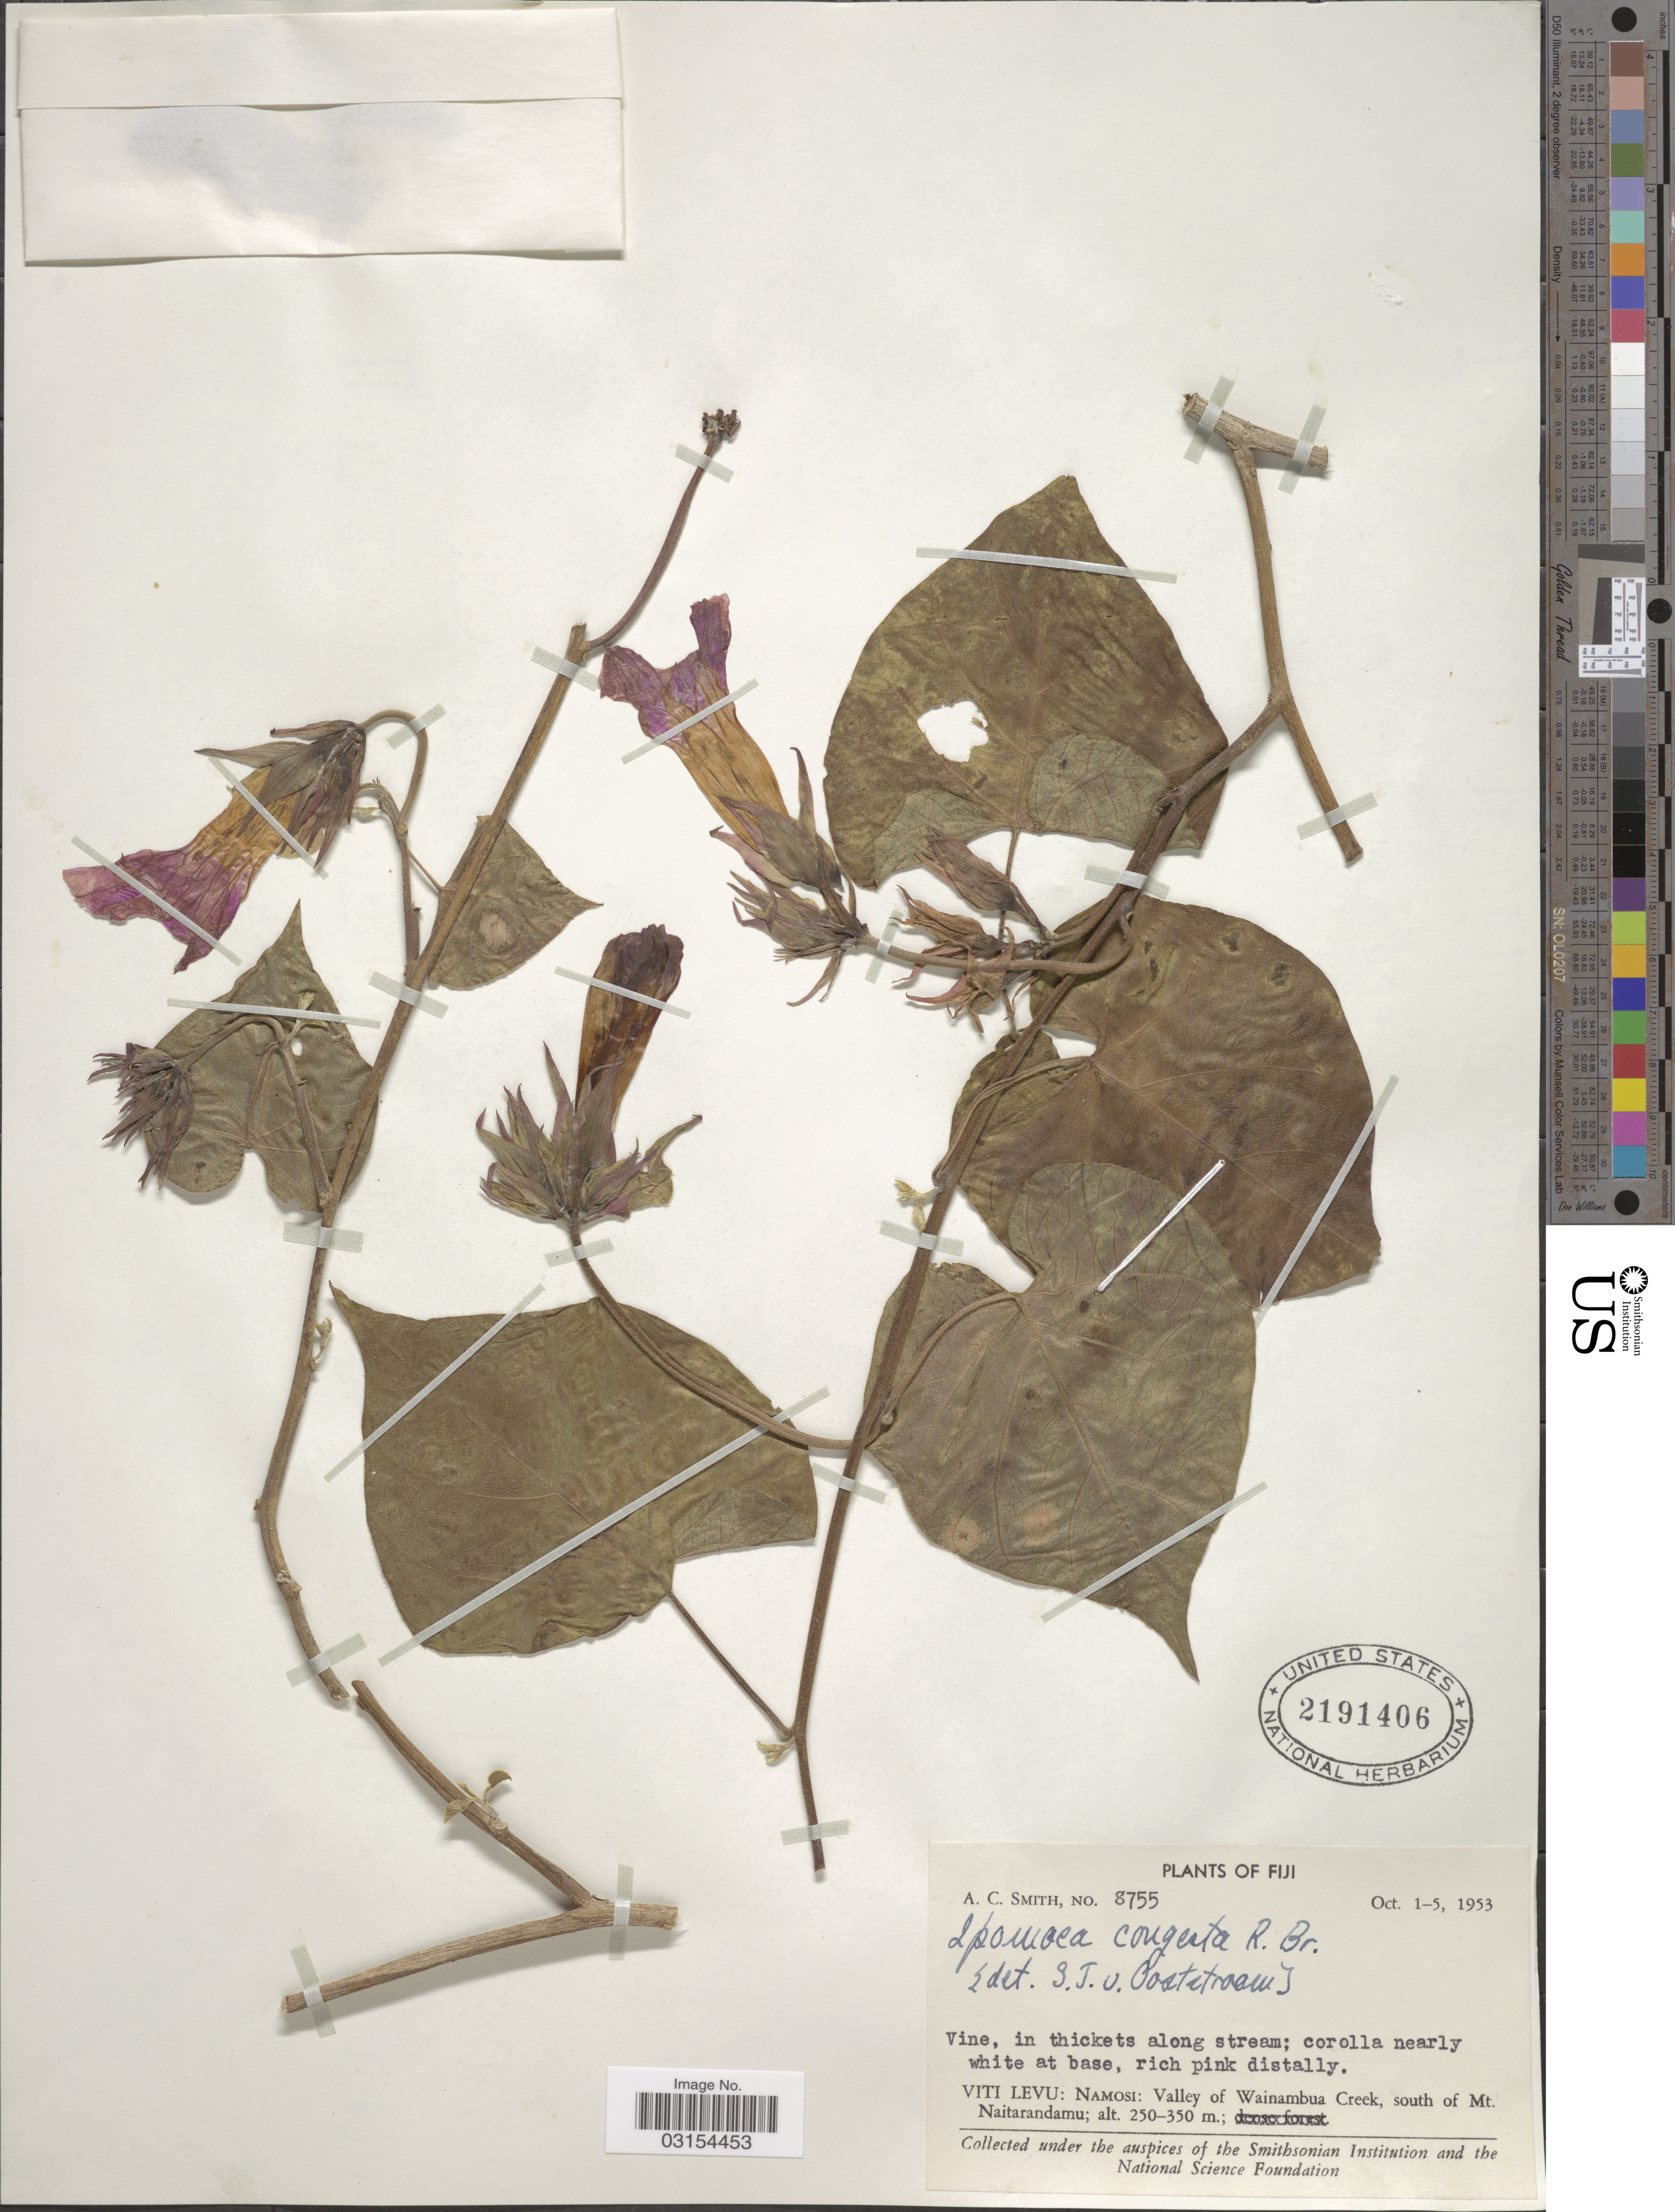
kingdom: Plantae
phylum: Tracheophyta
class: Magnoliopsida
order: Solanales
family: Convolvulaceae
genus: Ipomoea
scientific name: Ipomoea indica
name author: (Burm.) Merr.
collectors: A. C. Smith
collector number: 8755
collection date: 1953-10-01/1953-10-05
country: Fiji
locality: Viti Levu: Namosi: Valley of Wainambua Creek, south of Mt. Naitarandamu.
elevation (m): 250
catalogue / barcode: US 2191406